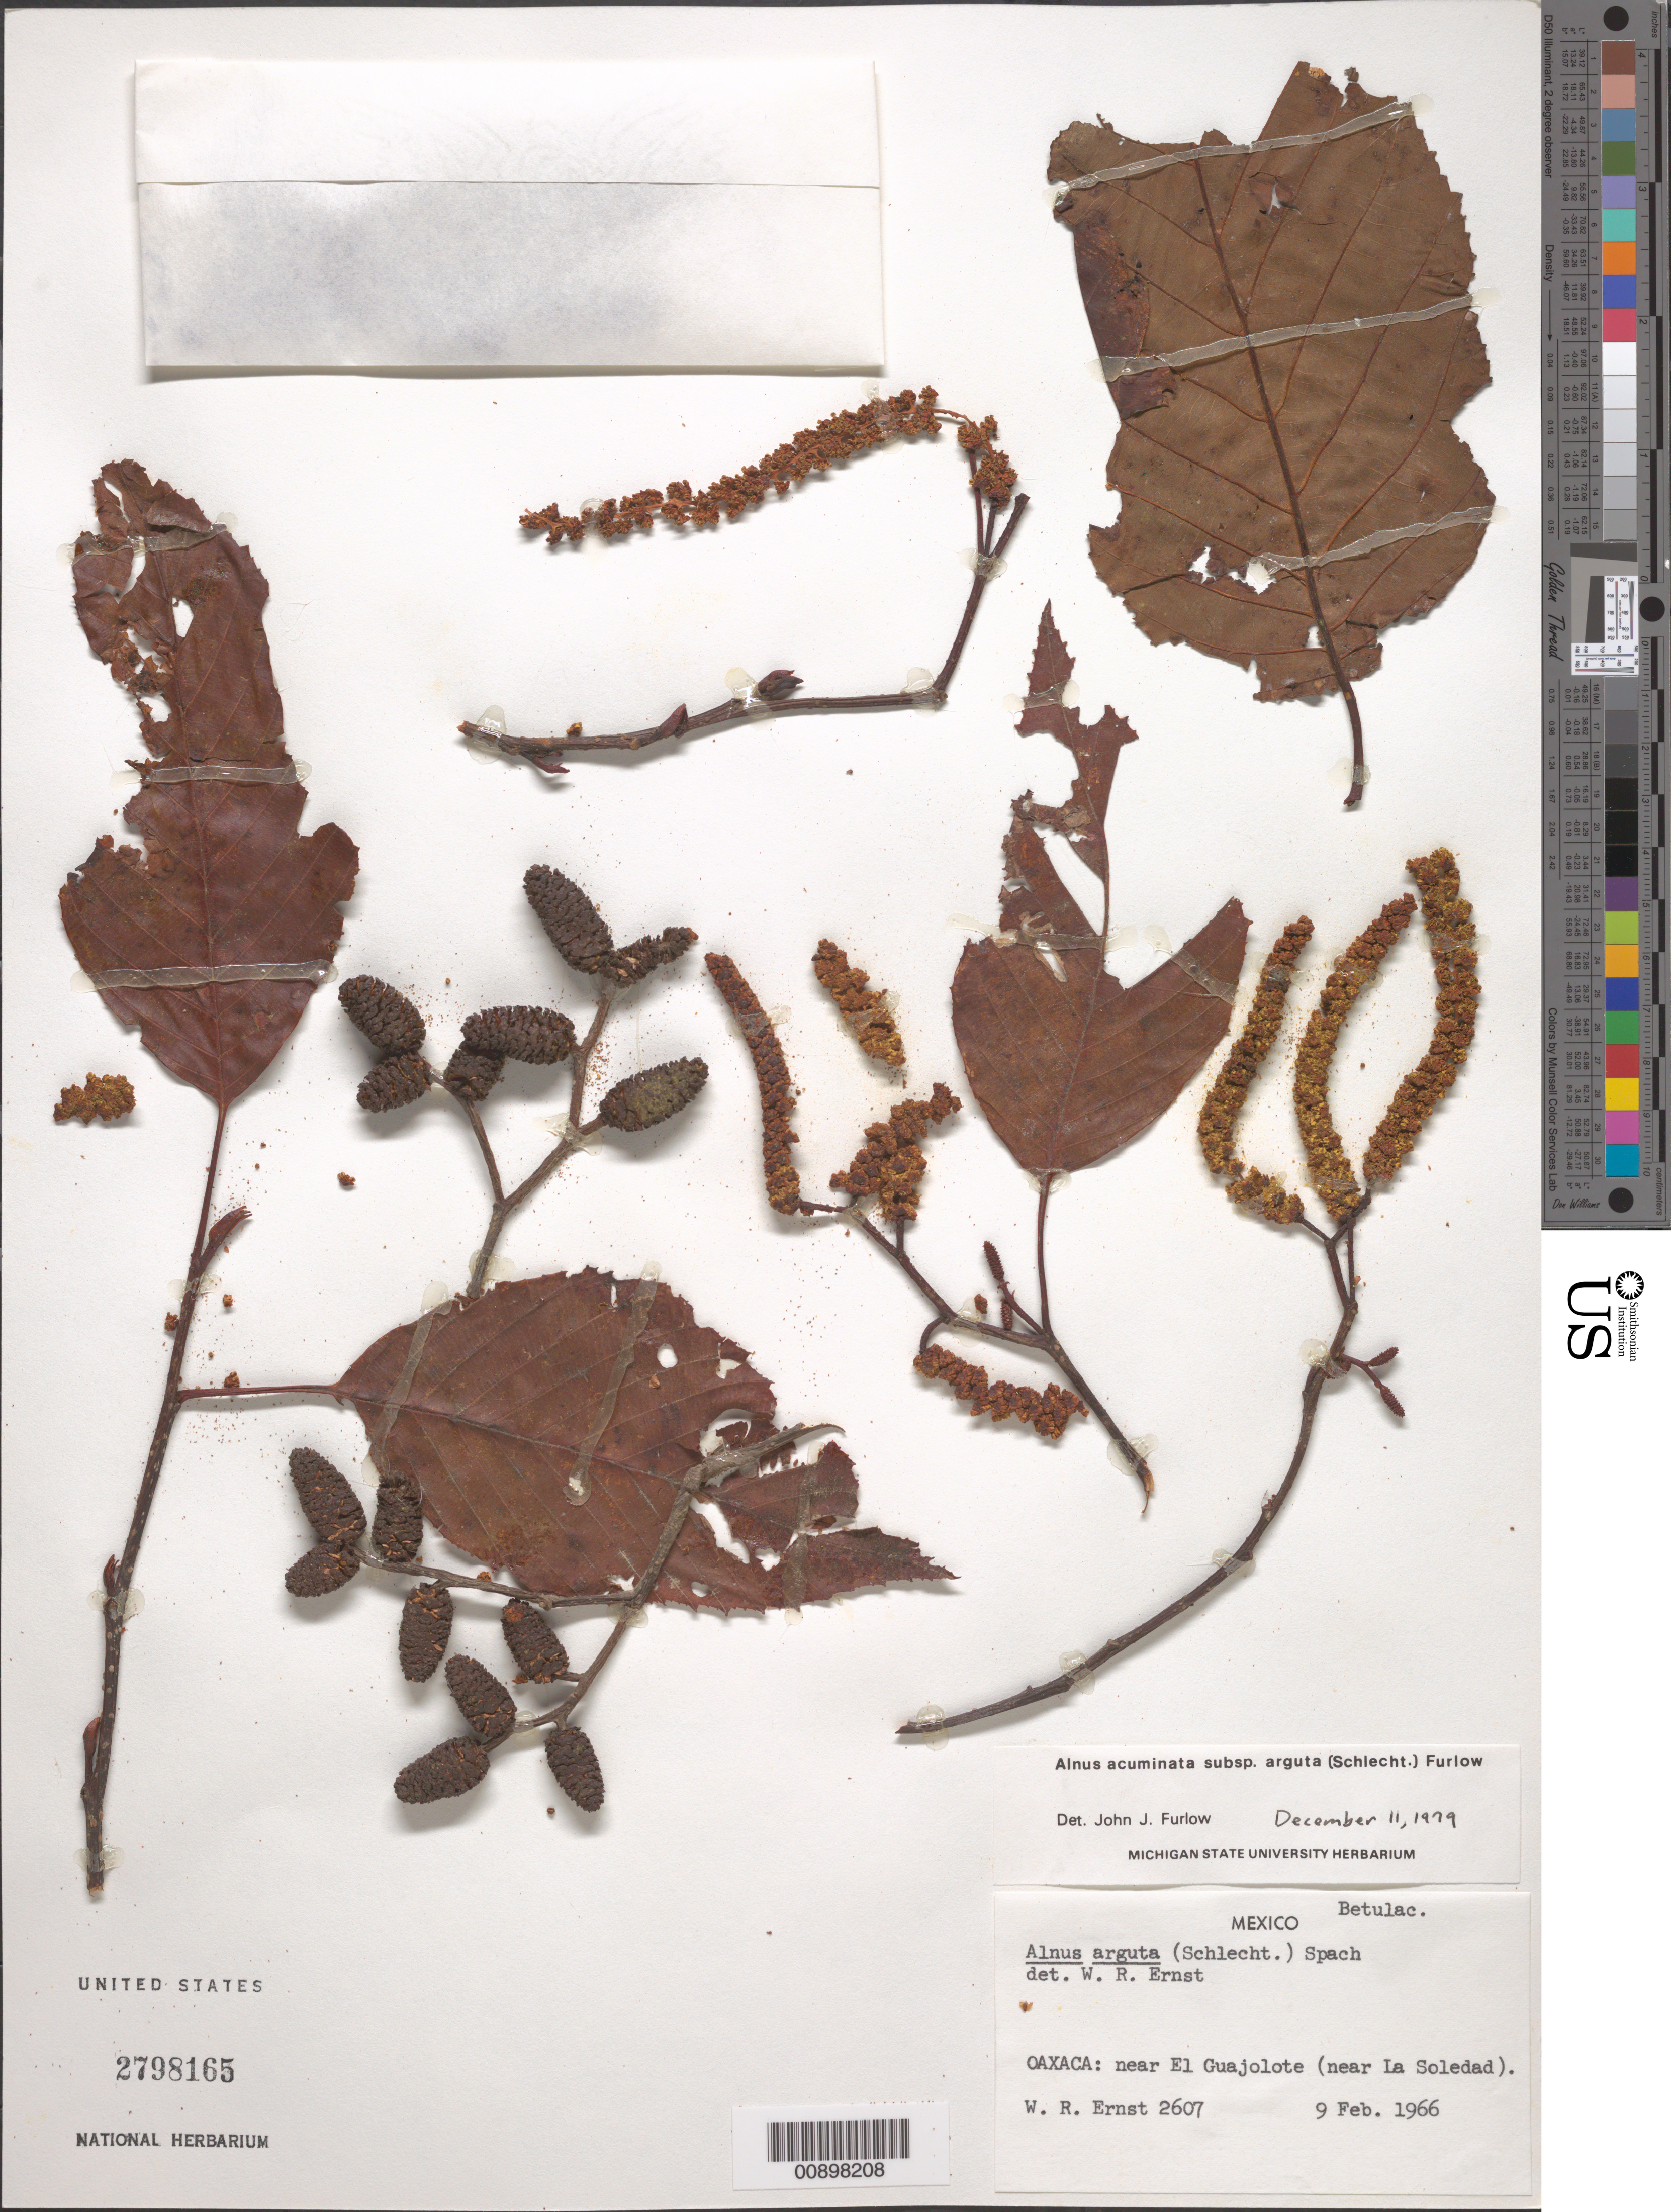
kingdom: Plantae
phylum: Tracheophyta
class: Magnoliopsida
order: Fagales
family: Betulaceae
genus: Alnus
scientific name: Alnus acuminata subsp. arguta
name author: (Schltdl.) Furlow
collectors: W. R. Ernst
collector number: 2607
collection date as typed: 09 Feb 1966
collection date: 1966-02-09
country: Mexico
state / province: Oaxaca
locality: Oaxaca: near El Guajolote (near La Soledad).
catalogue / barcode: US 2798165